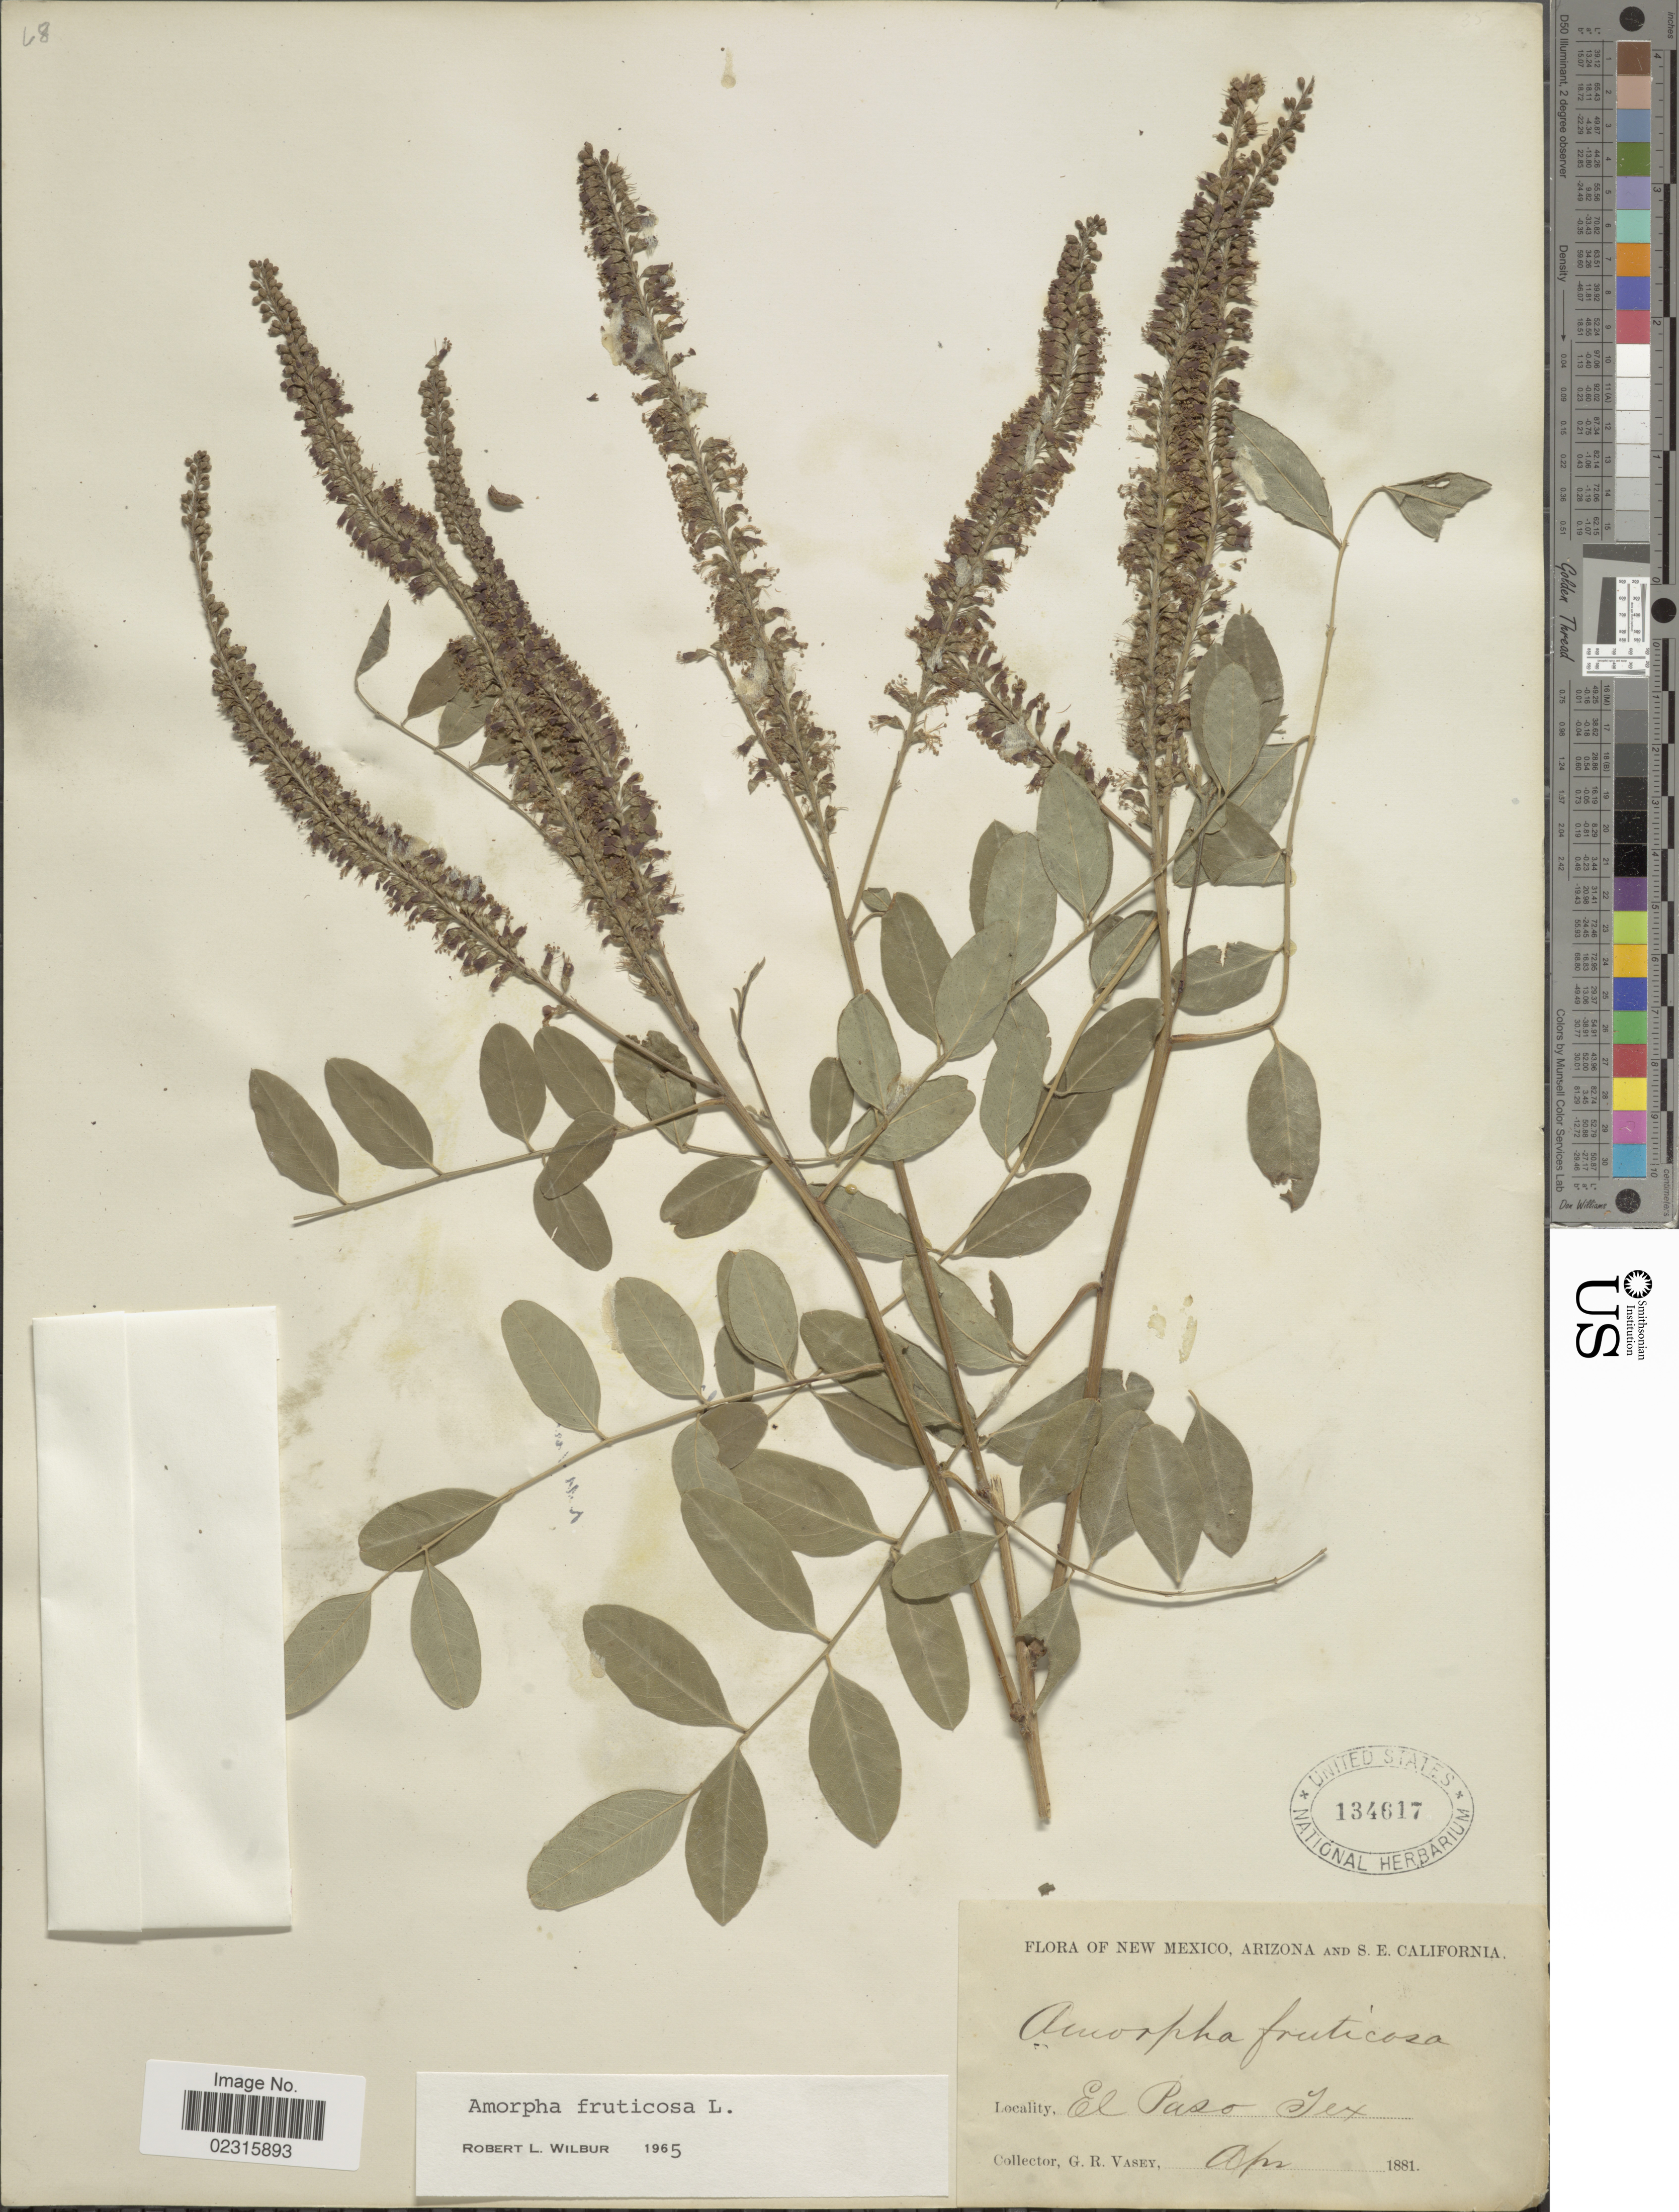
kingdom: Plantae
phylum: Tracheophyta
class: Magnoliopsida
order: Fabales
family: Fabaceae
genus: Amorpha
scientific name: Amorpha fruticosa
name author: L.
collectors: G. R. Vasey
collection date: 1881-04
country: United States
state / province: Texas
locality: El Paso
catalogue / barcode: US 134617